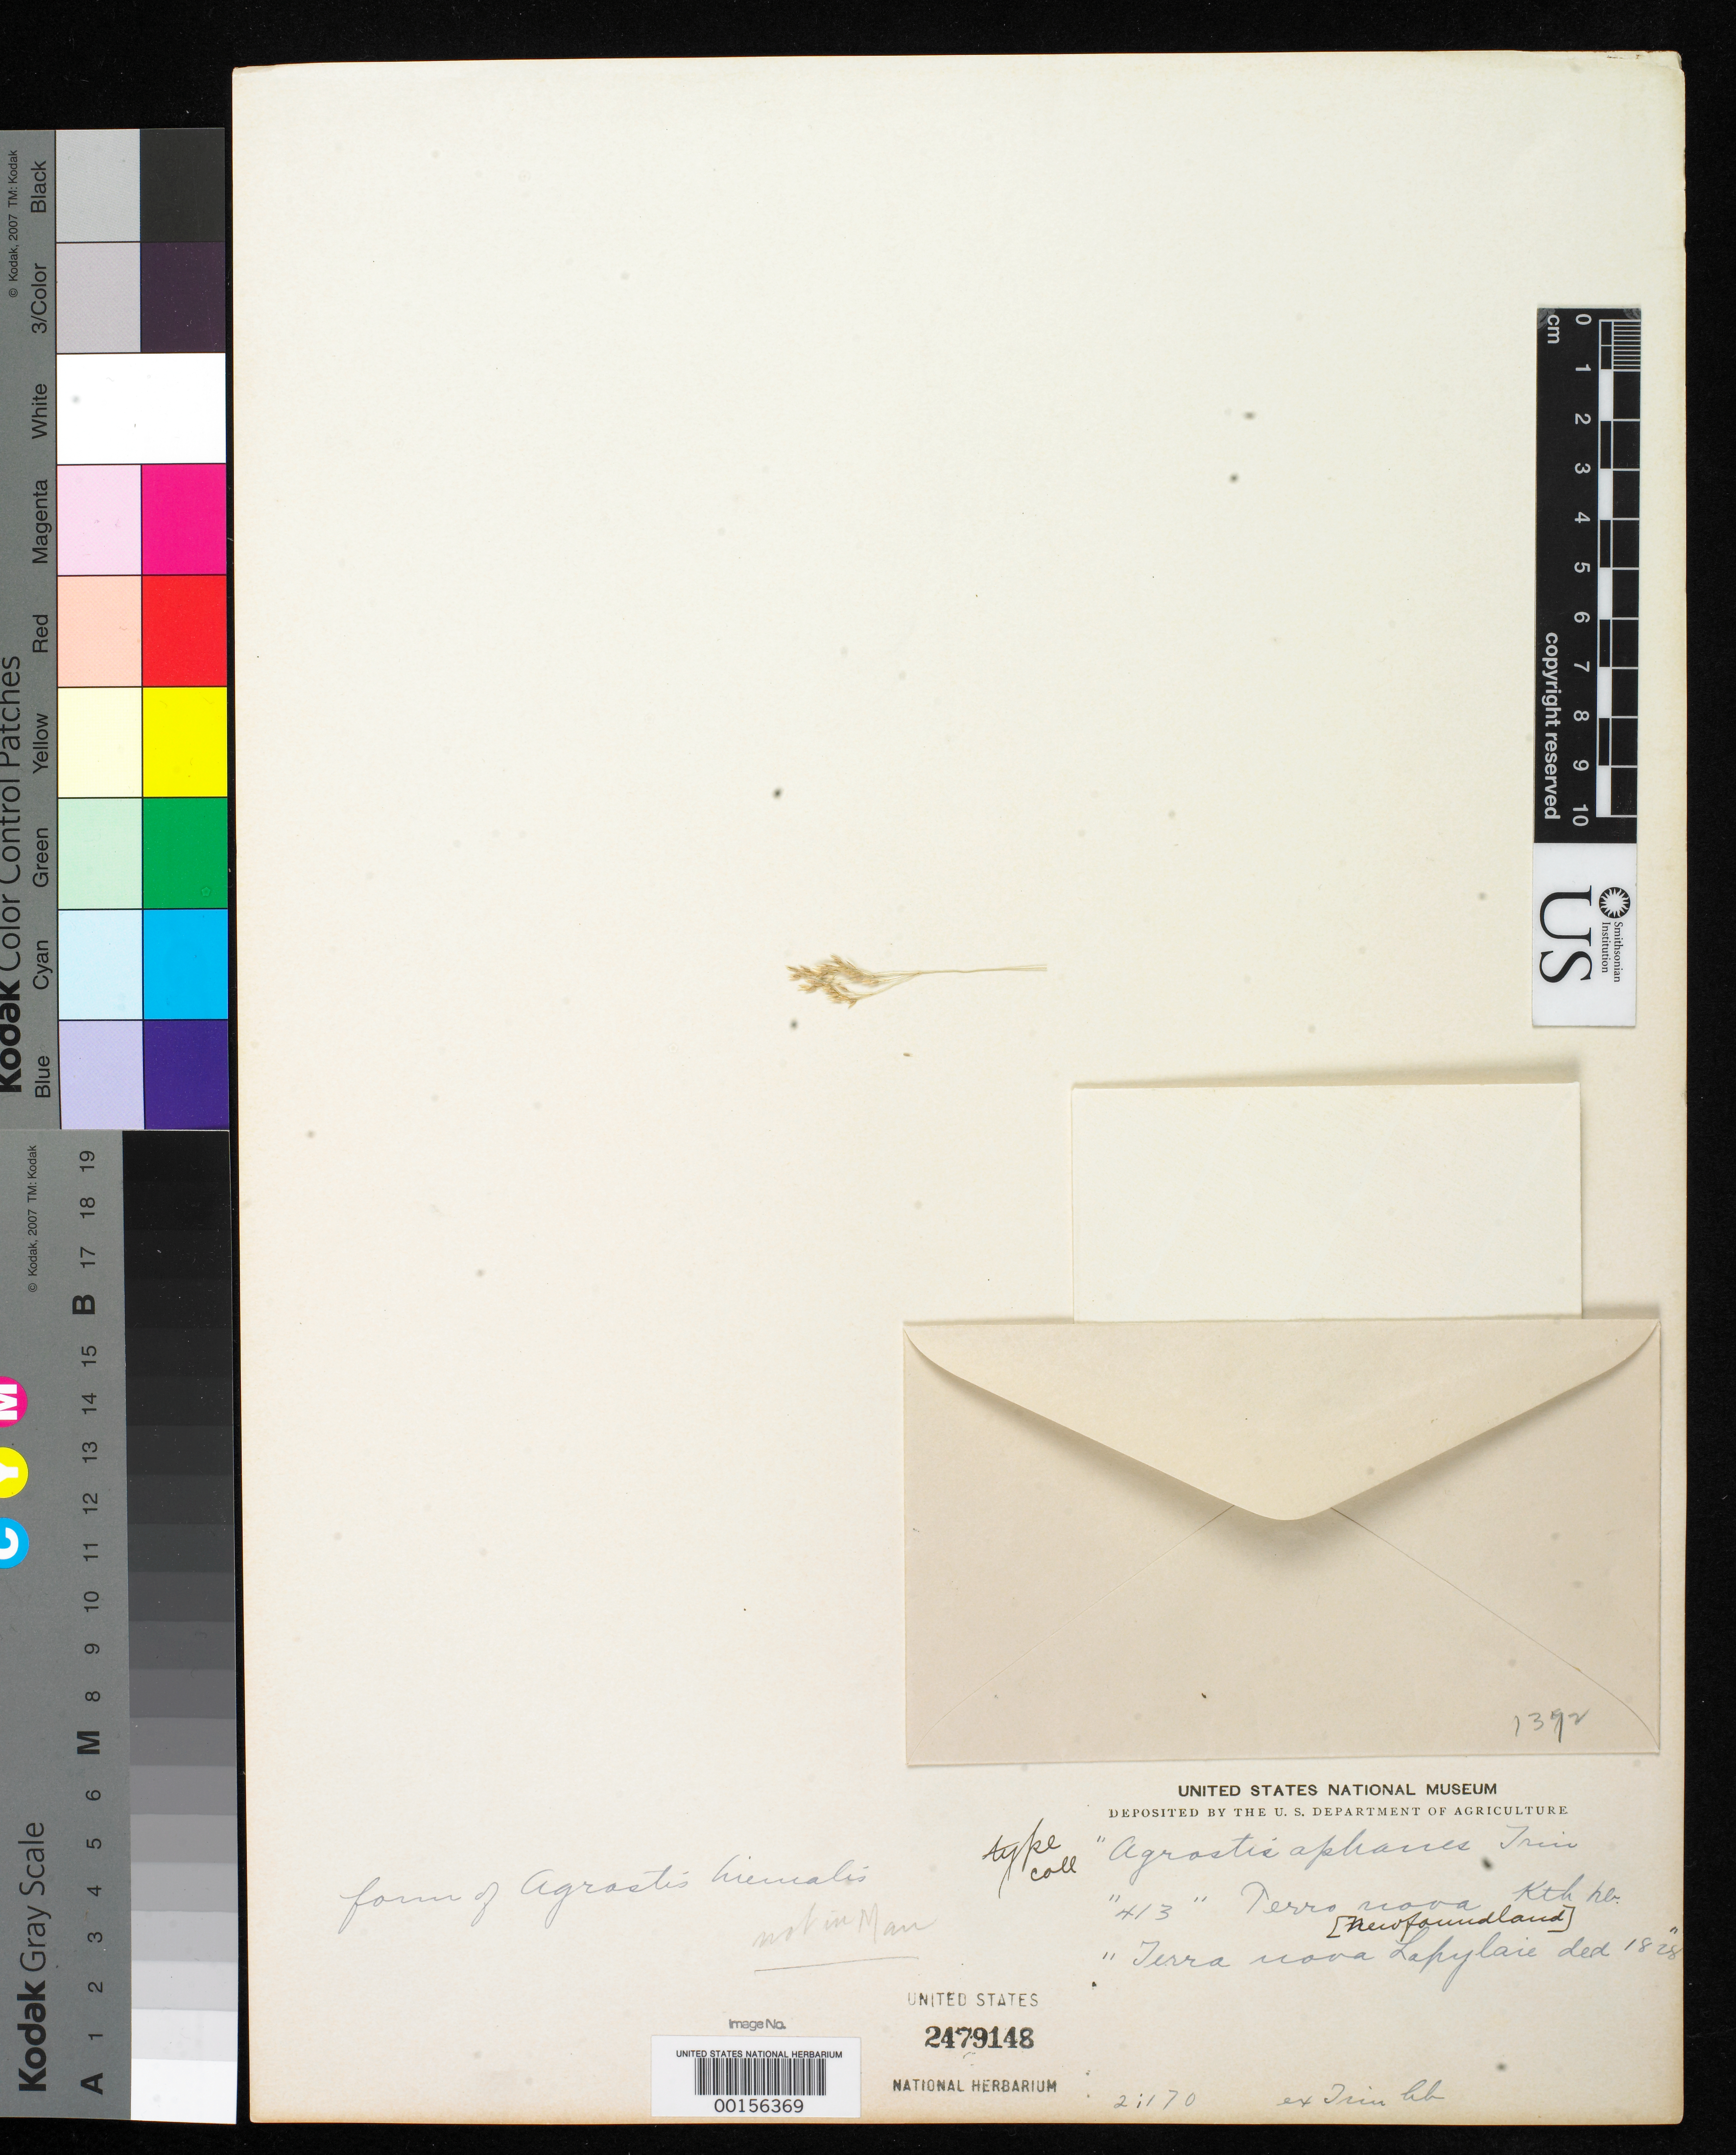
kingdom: Plantae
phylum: Tracheophyta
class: Liliopsida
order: Poales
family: Poaceae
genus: Agrostis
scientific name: Agrostis aphanes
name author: Trin.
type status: Type Fragment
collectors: C. S. Kunth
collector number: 413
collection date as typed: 1828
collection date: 1828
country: Canada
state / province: Newfoundland and Labrador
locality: Lapylaie.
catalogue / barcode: US 2479148